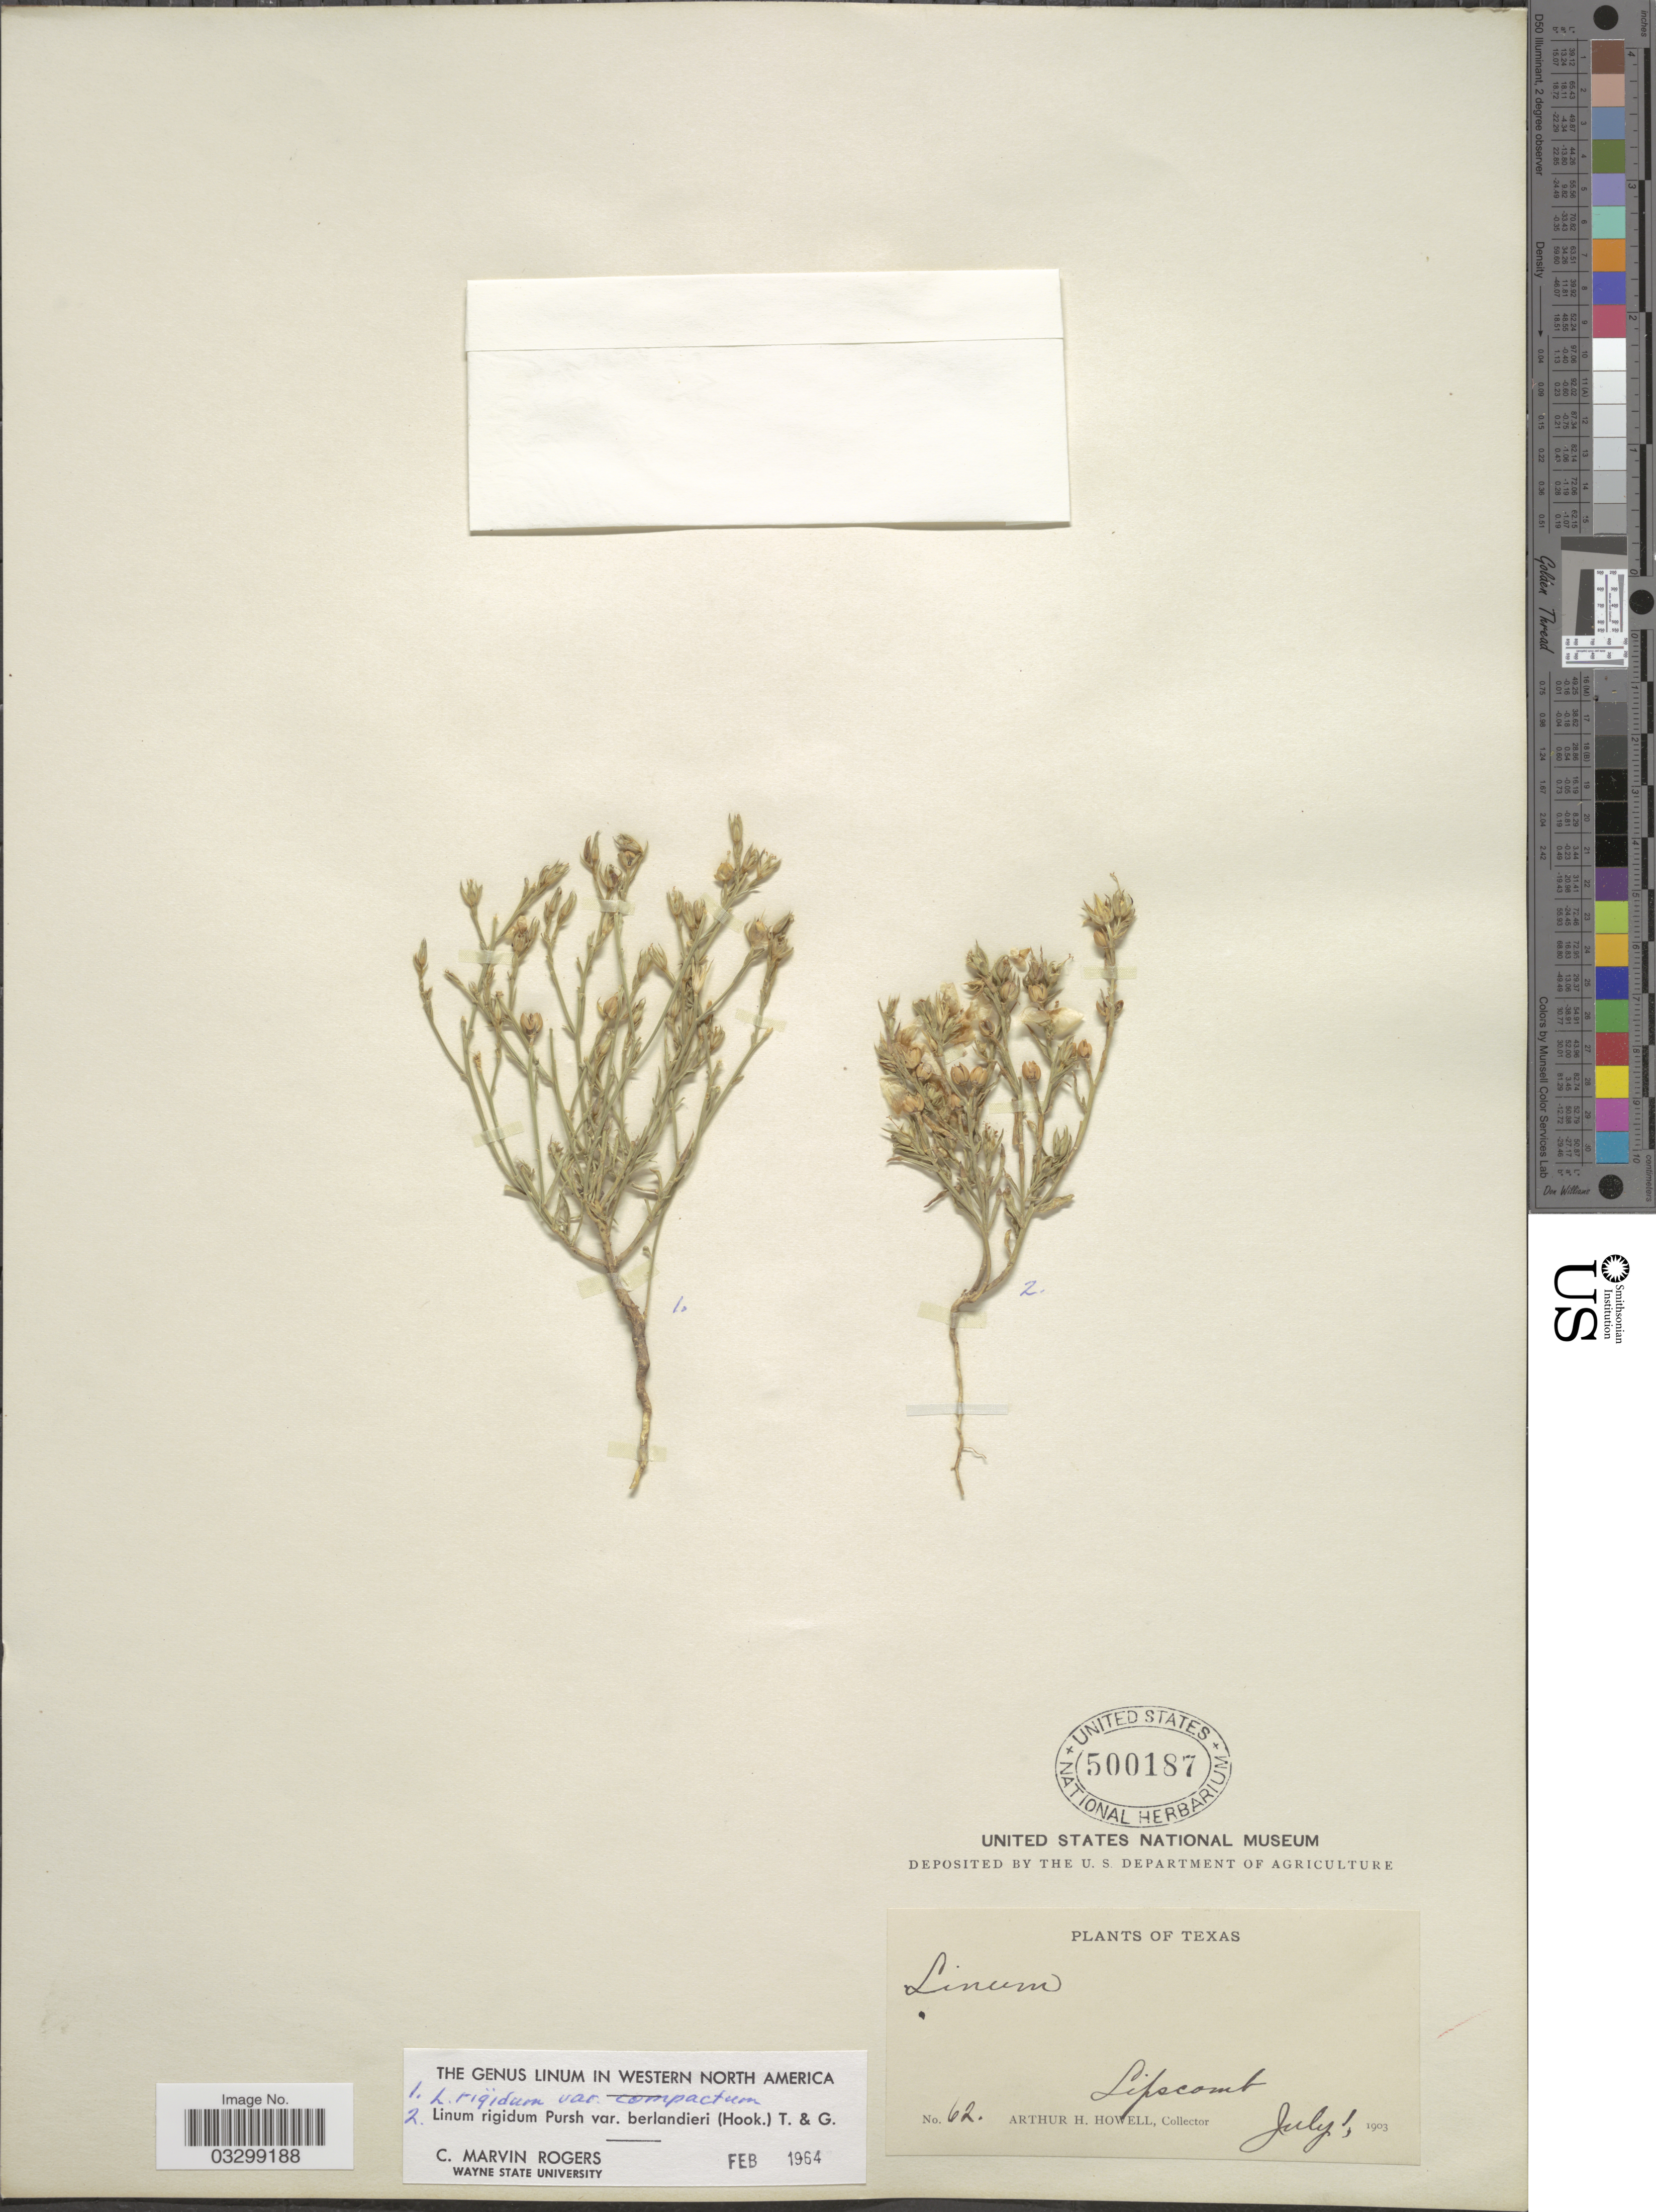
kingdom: Plantae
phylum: Tracheophyta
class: Magnoliopsida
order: Malpighiales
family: Linaceae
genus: Linum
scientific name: Linum rigidum var. compactum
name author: (A. Nelson) C.M. Rogers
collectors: A. H. Howell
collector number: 62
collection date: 1903-07-01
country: United States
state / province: Texas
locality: Lipscomb.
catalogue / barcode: US 500187